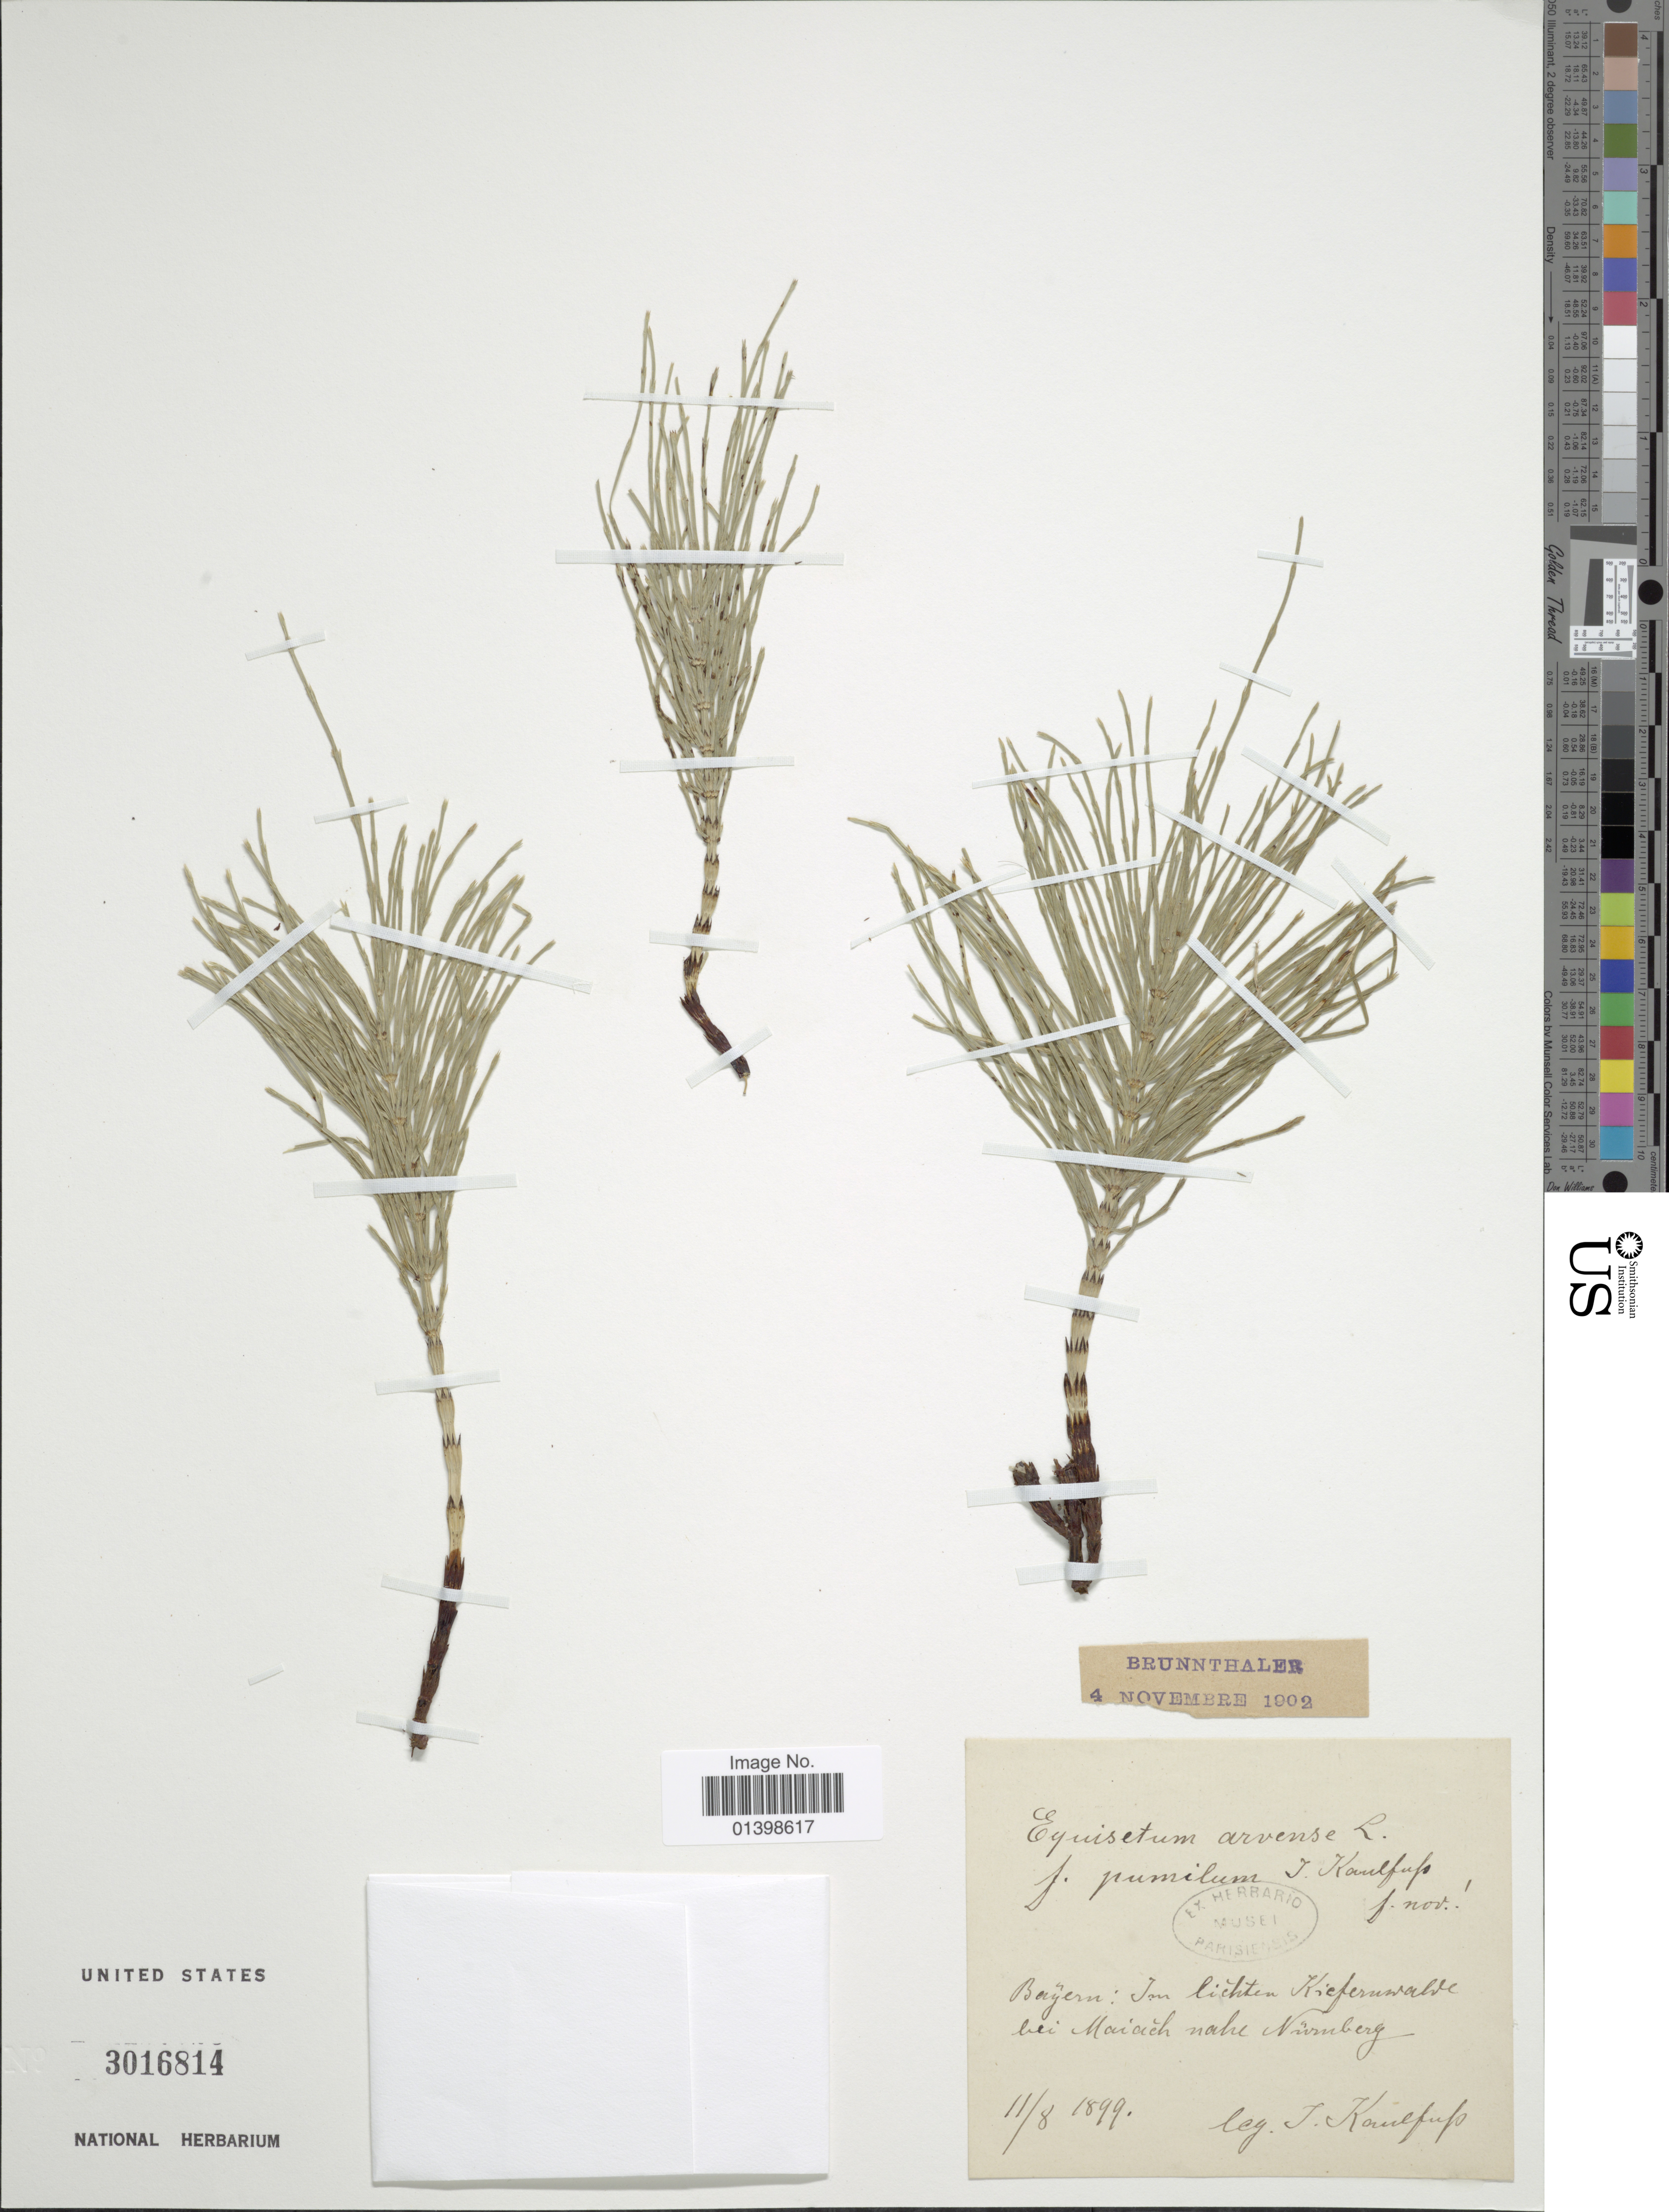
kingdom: Plantae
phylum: Tracheophyta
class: Polypodiopsida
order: Equisetales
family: Equisetaceae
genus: Equisetum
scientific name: Equisetum arvense var. boreale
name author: (Bong.) Rupr.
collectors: J. S. Kaulfuss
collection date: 1899-08-11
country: Germany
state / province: Bayern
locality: Im lichten Kieferwalde bei Maiach nahe Nürnberg [interpreted]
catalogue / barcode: US 3016814